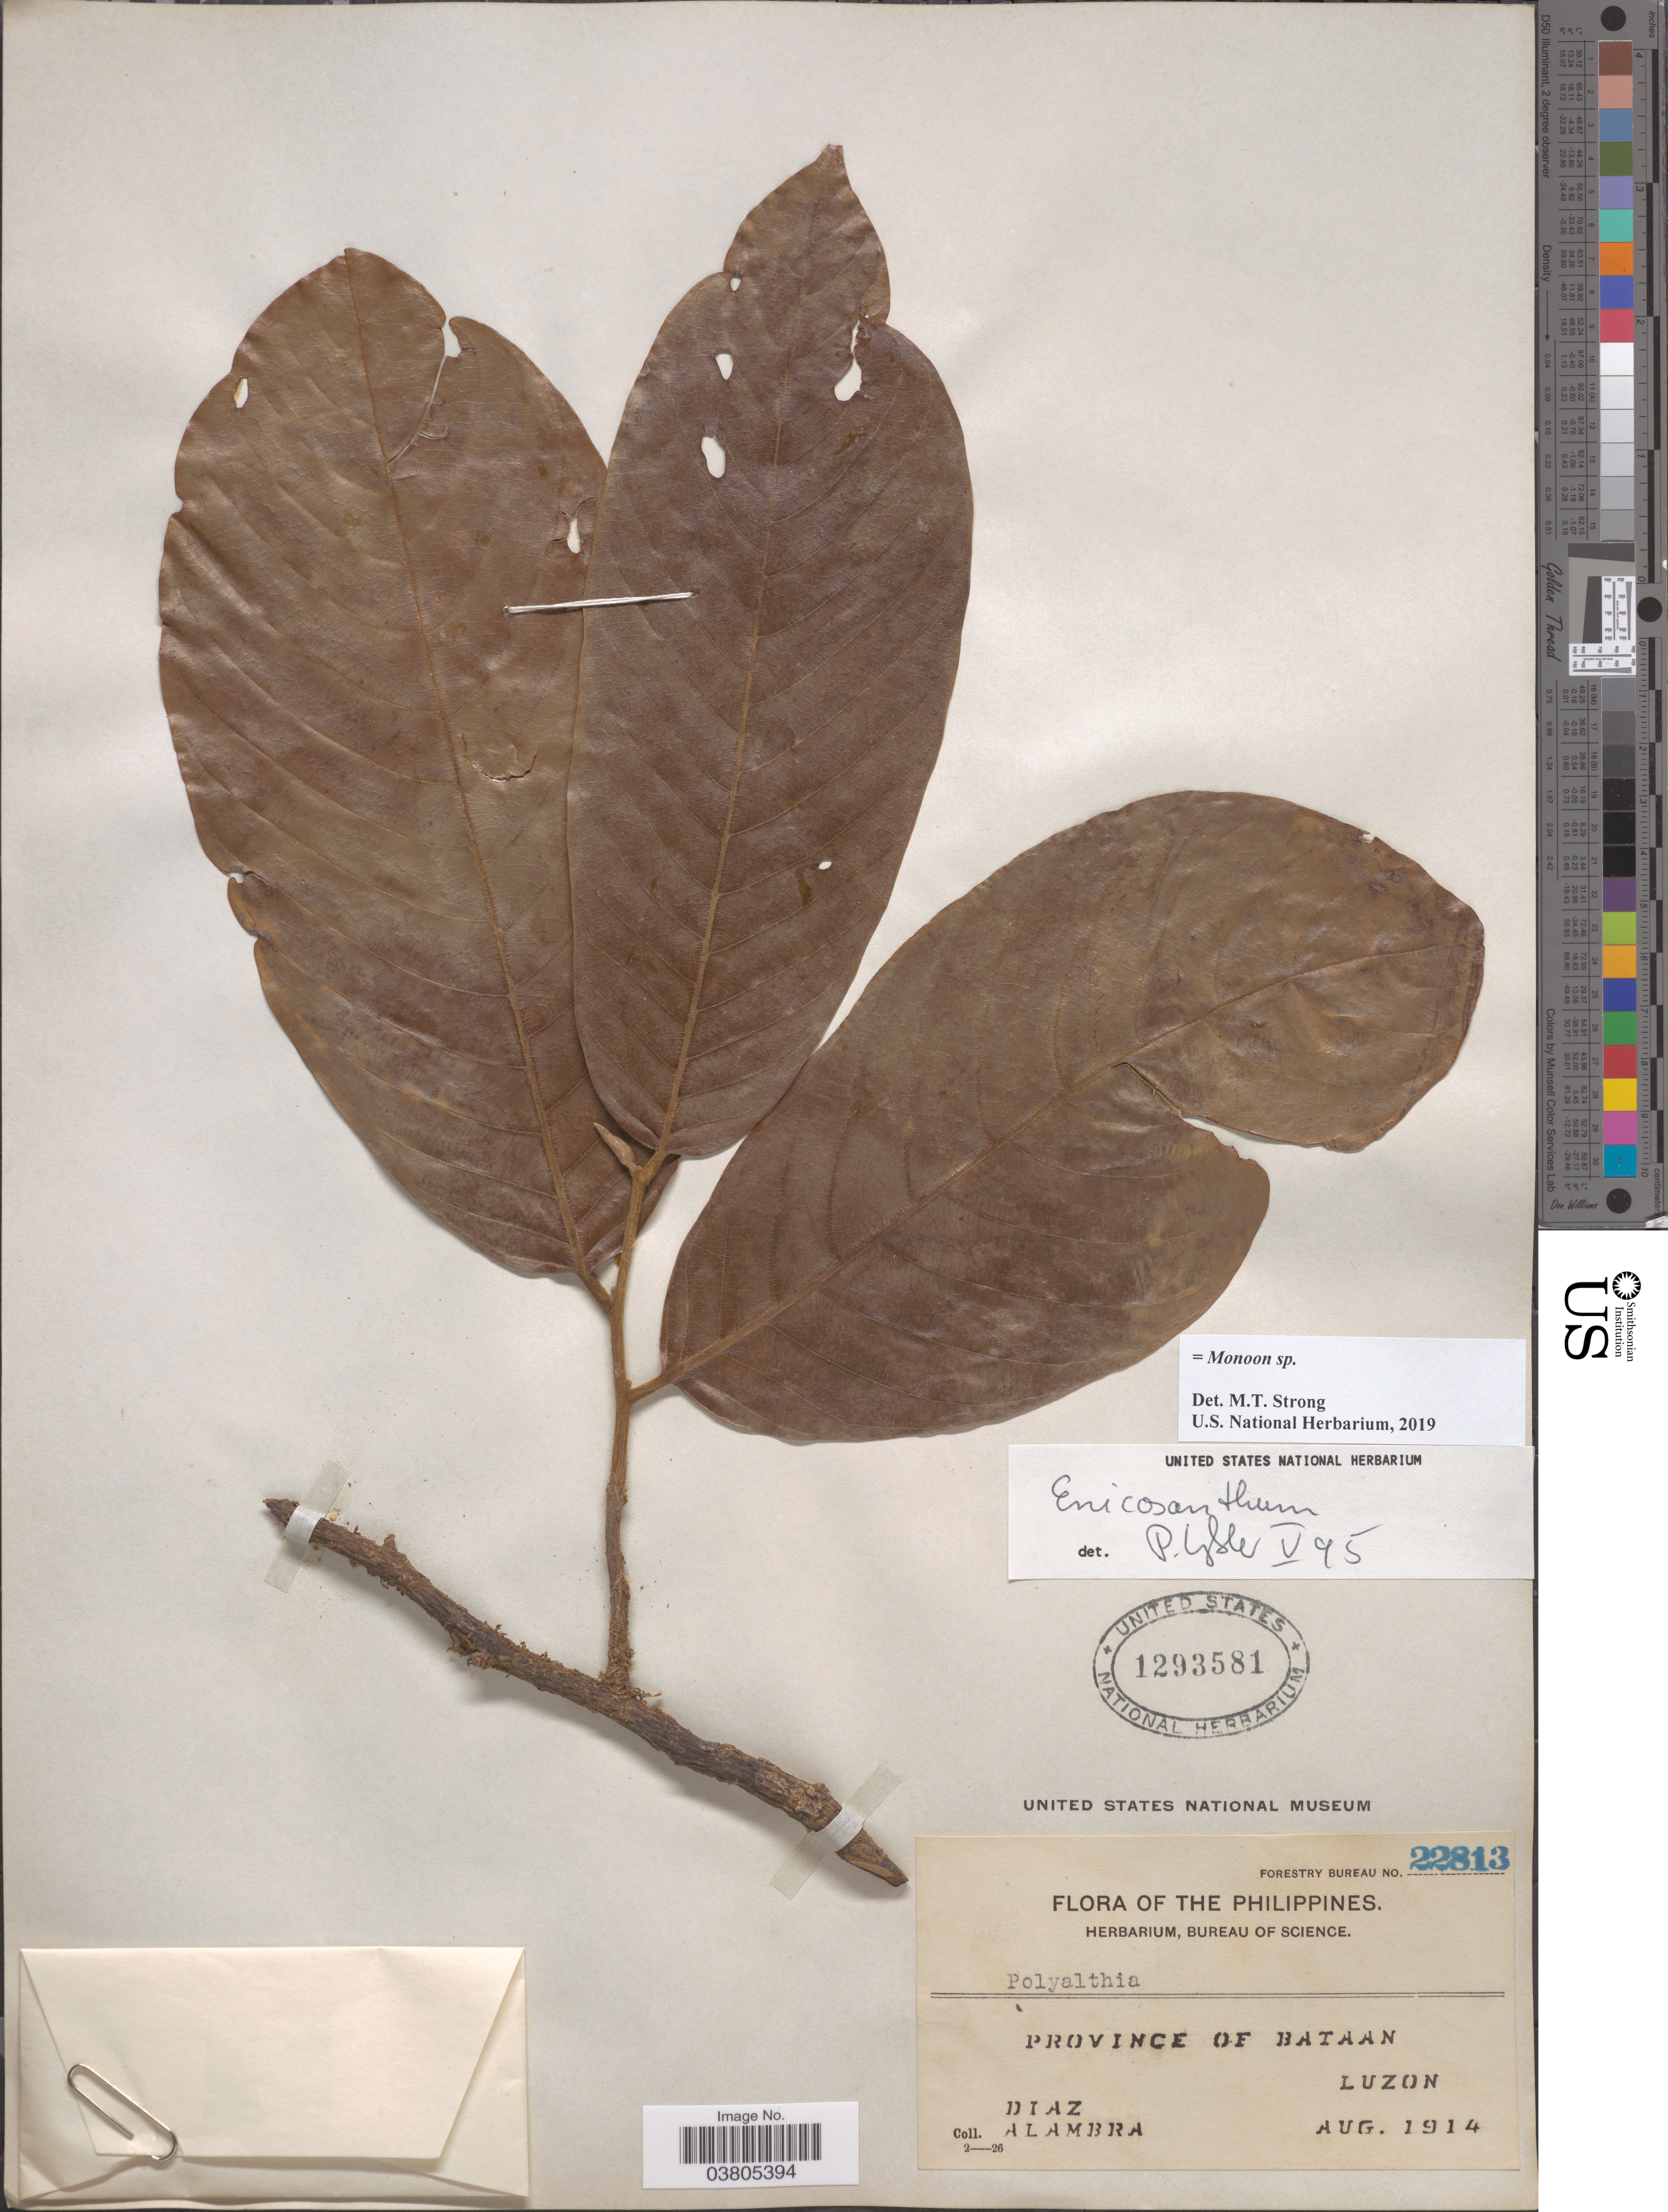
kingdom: Plantae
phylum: Tracheophyta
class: Magnoliopsida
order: Magnoliales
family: Annonaceae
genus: Monoon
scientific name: Monoon sp.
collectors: Diaz & -. Alambra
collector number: Forestry Bureau 22813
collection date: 1914-08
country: Philippines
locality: Province of Bataan, Luzon.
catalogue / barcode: US 1293581